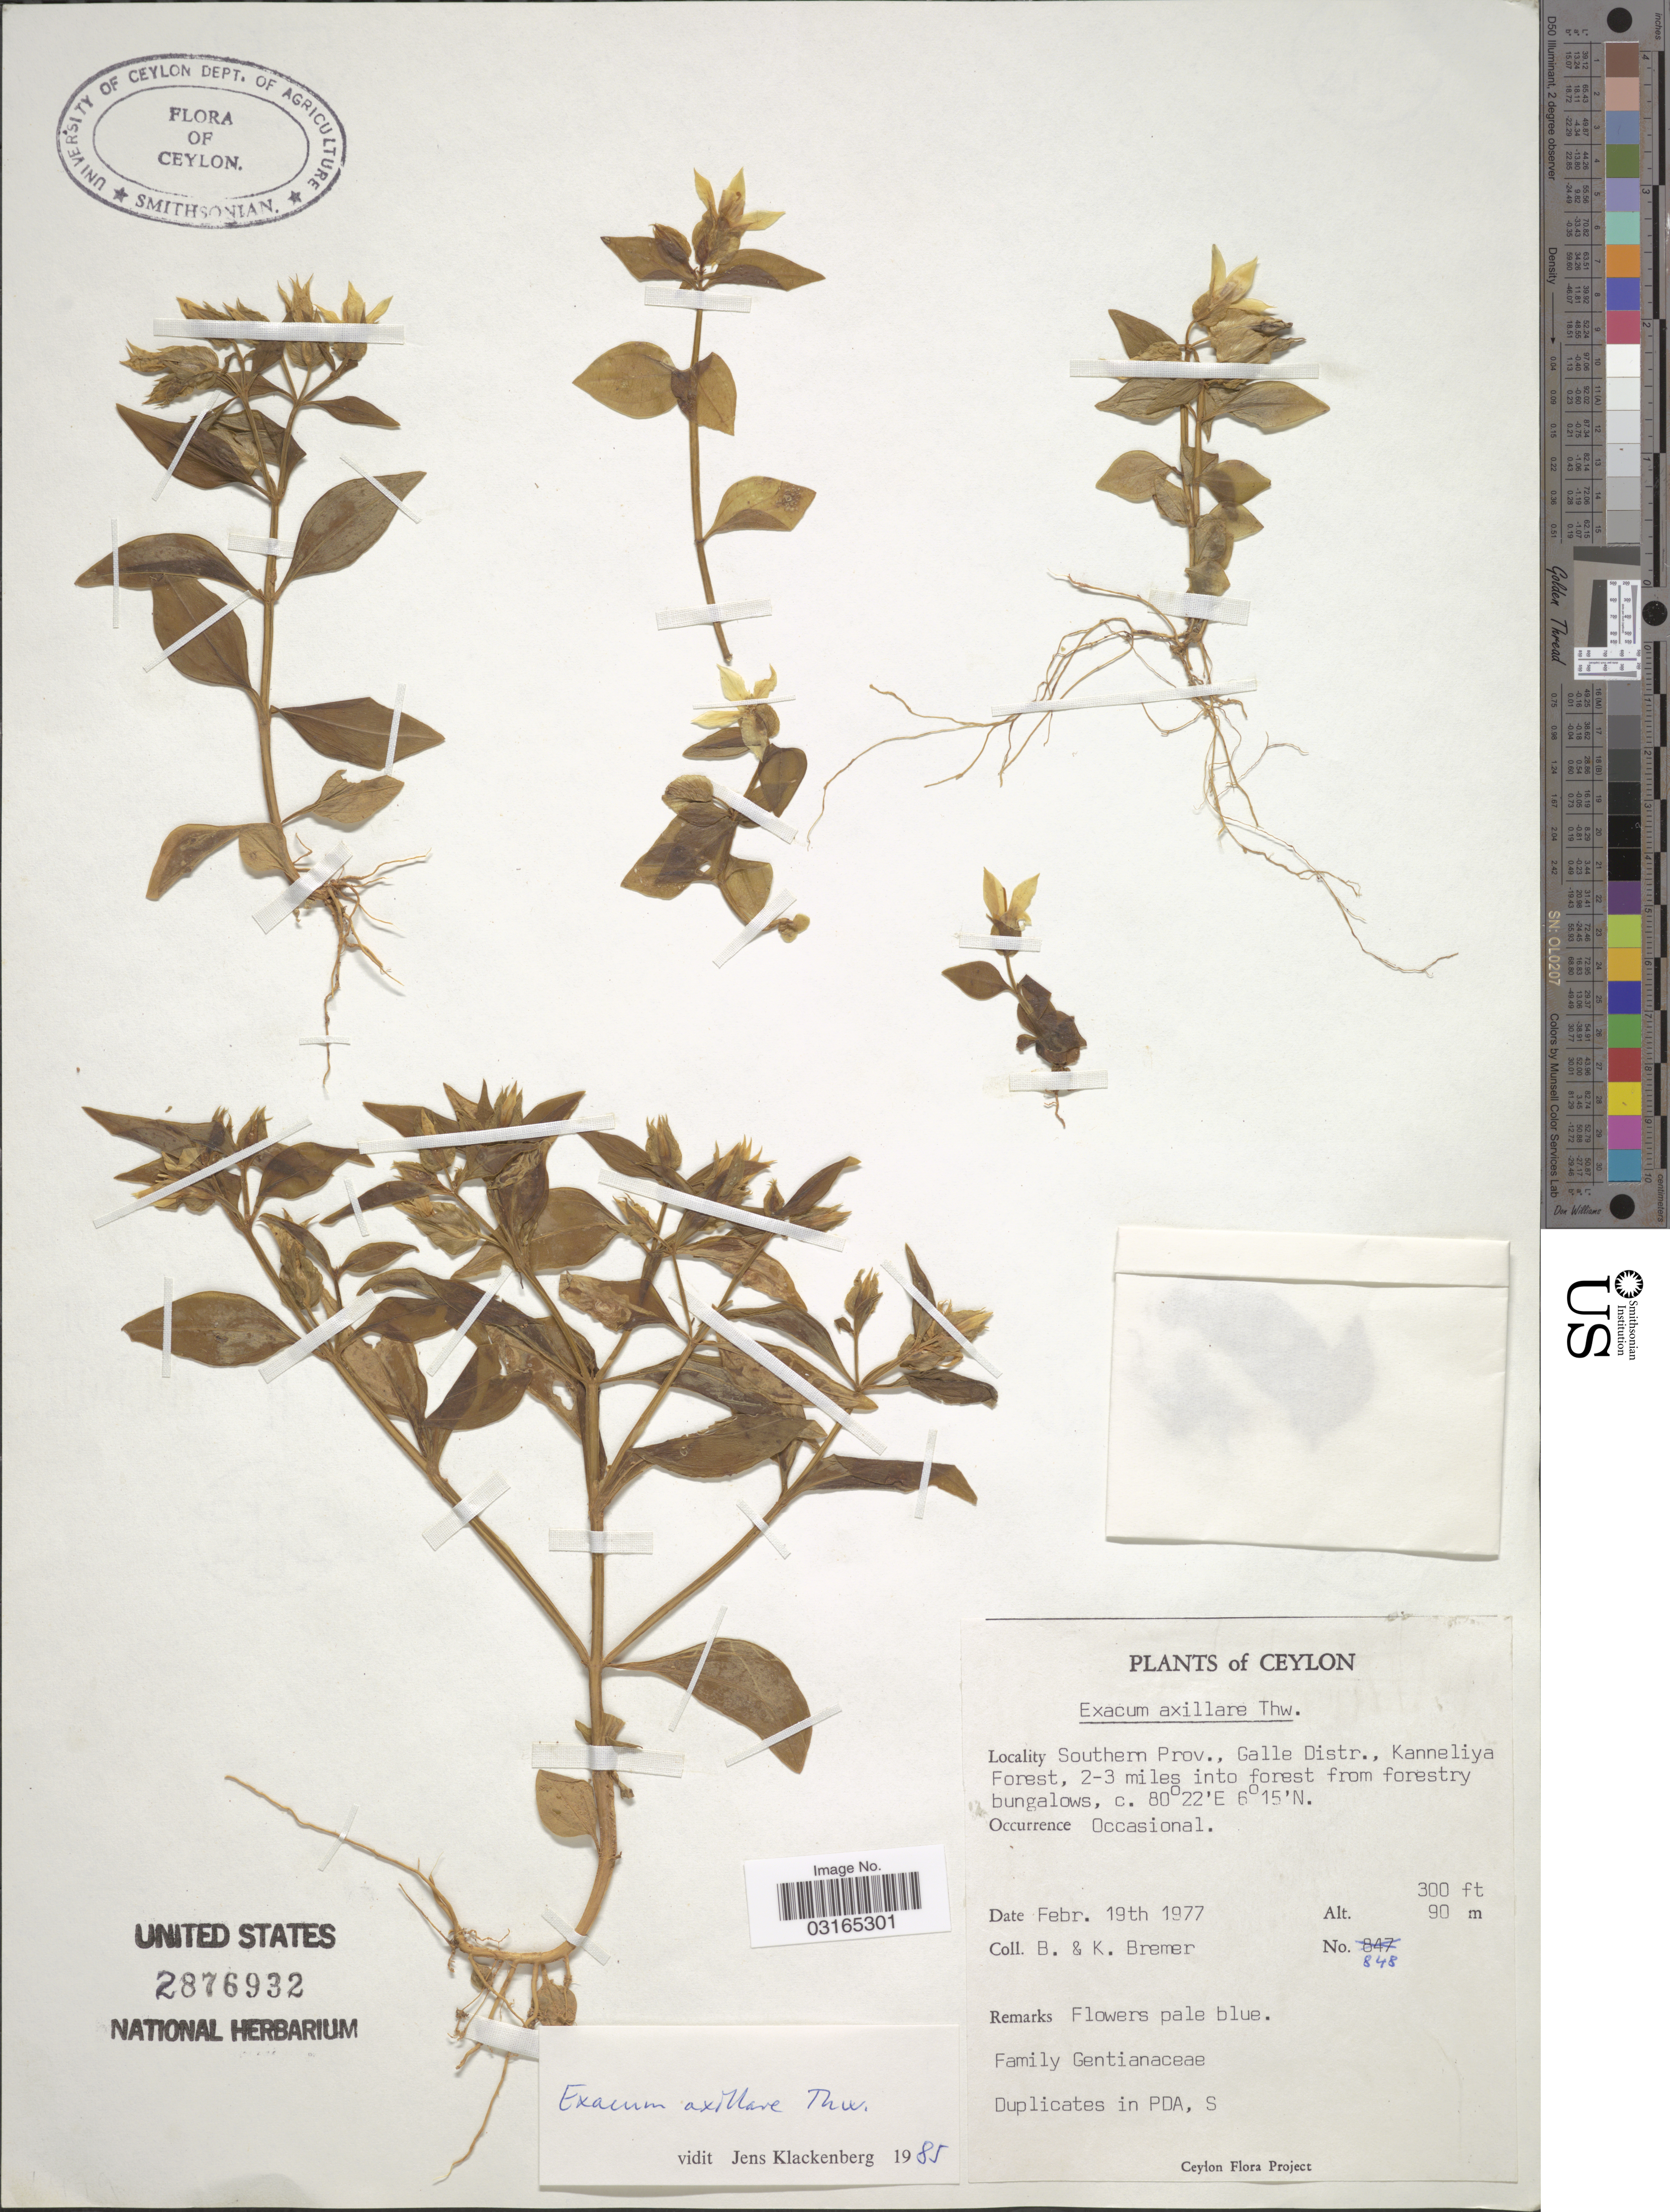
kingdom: Plantae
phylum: Tracheophyta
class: Magnoliopsida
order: Gentianales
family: Gentianaceae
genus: Exacum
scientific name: Exacum axillare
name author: Thwaites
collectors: B. Bremer & K. Bremer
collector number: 848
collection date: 1977-02-19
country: Sri Lanka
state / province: Southern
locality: Ceylon. Galle Distr., Kanneliya Forest, 2-3 miles into forest from forestry bungalows.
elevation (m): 91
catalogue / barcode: US 2876932